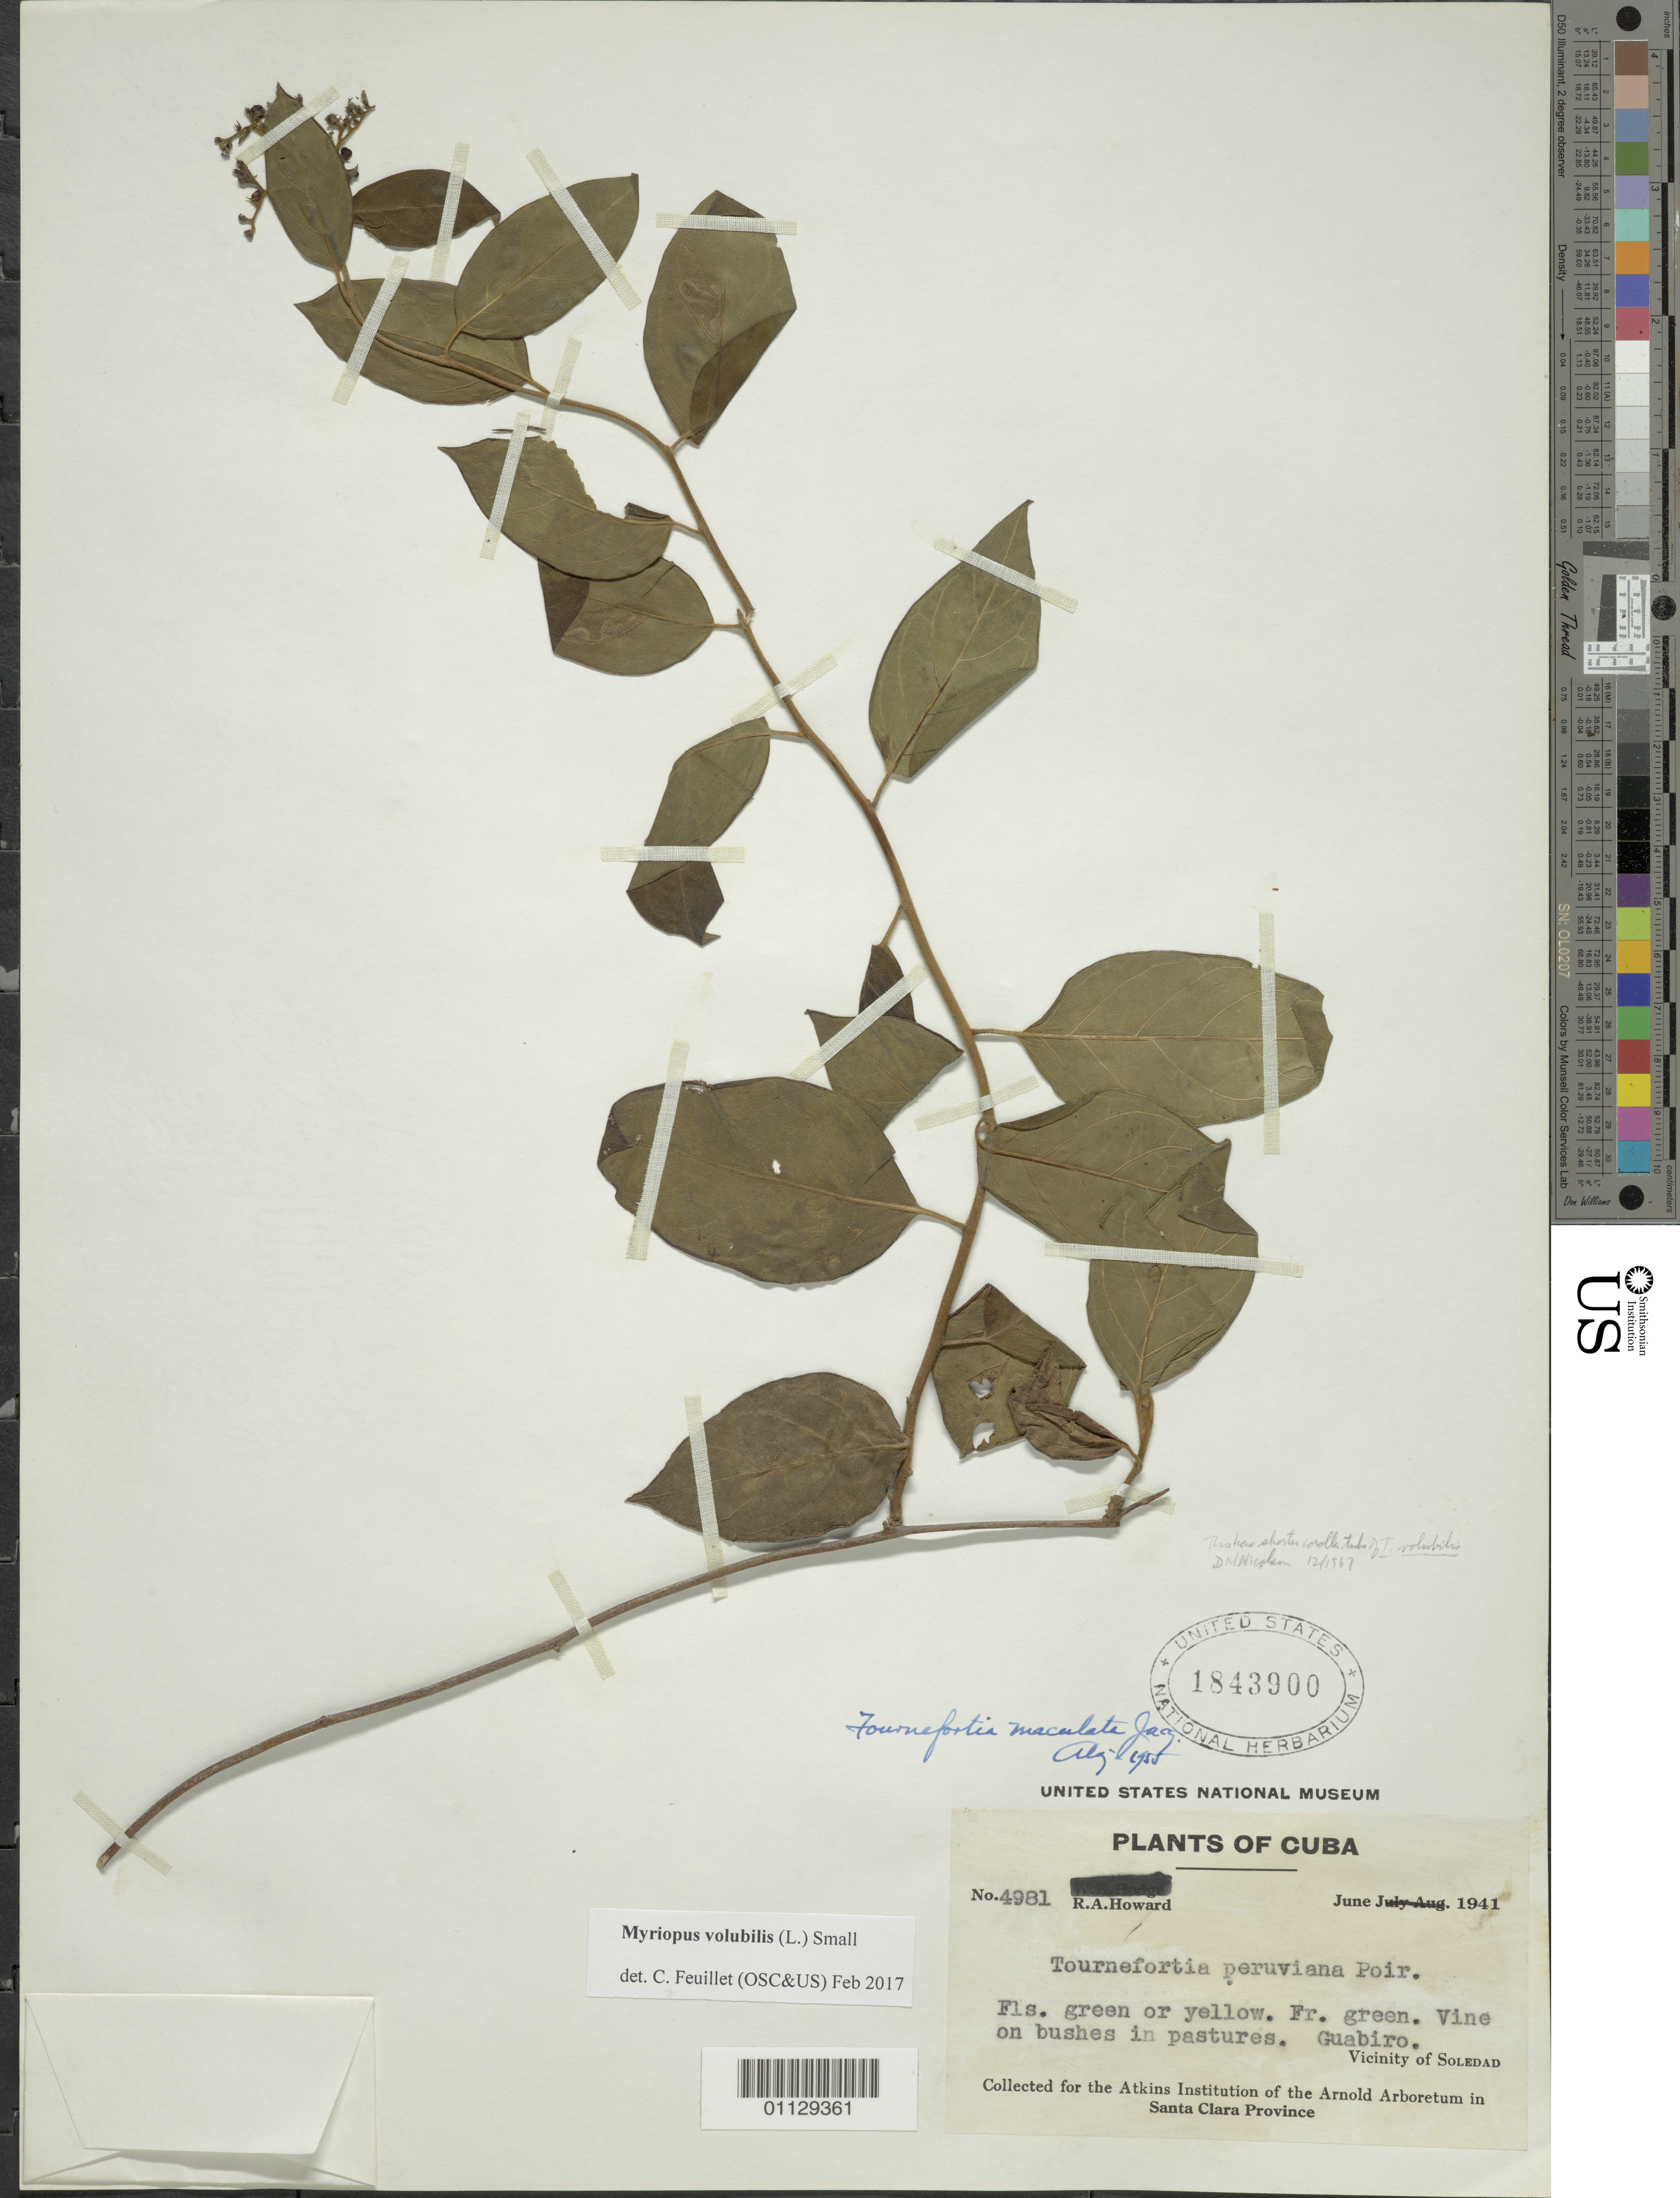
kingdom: Plantae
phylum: Tracheophyta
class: Magnoliopsida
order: Boraginales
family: Heliotropiaceae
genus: Myriopus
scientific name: Myriopus volubilis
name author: (L.) Small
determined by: Feuillet, C.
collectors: R. A. Howard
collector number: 4981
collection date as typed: Jun 1941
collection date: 1941-06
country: Cuba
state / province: Villa Clara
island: Cuba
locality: Soledad vicinity, Guabiro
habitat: In pastures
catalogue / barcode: US 1843900